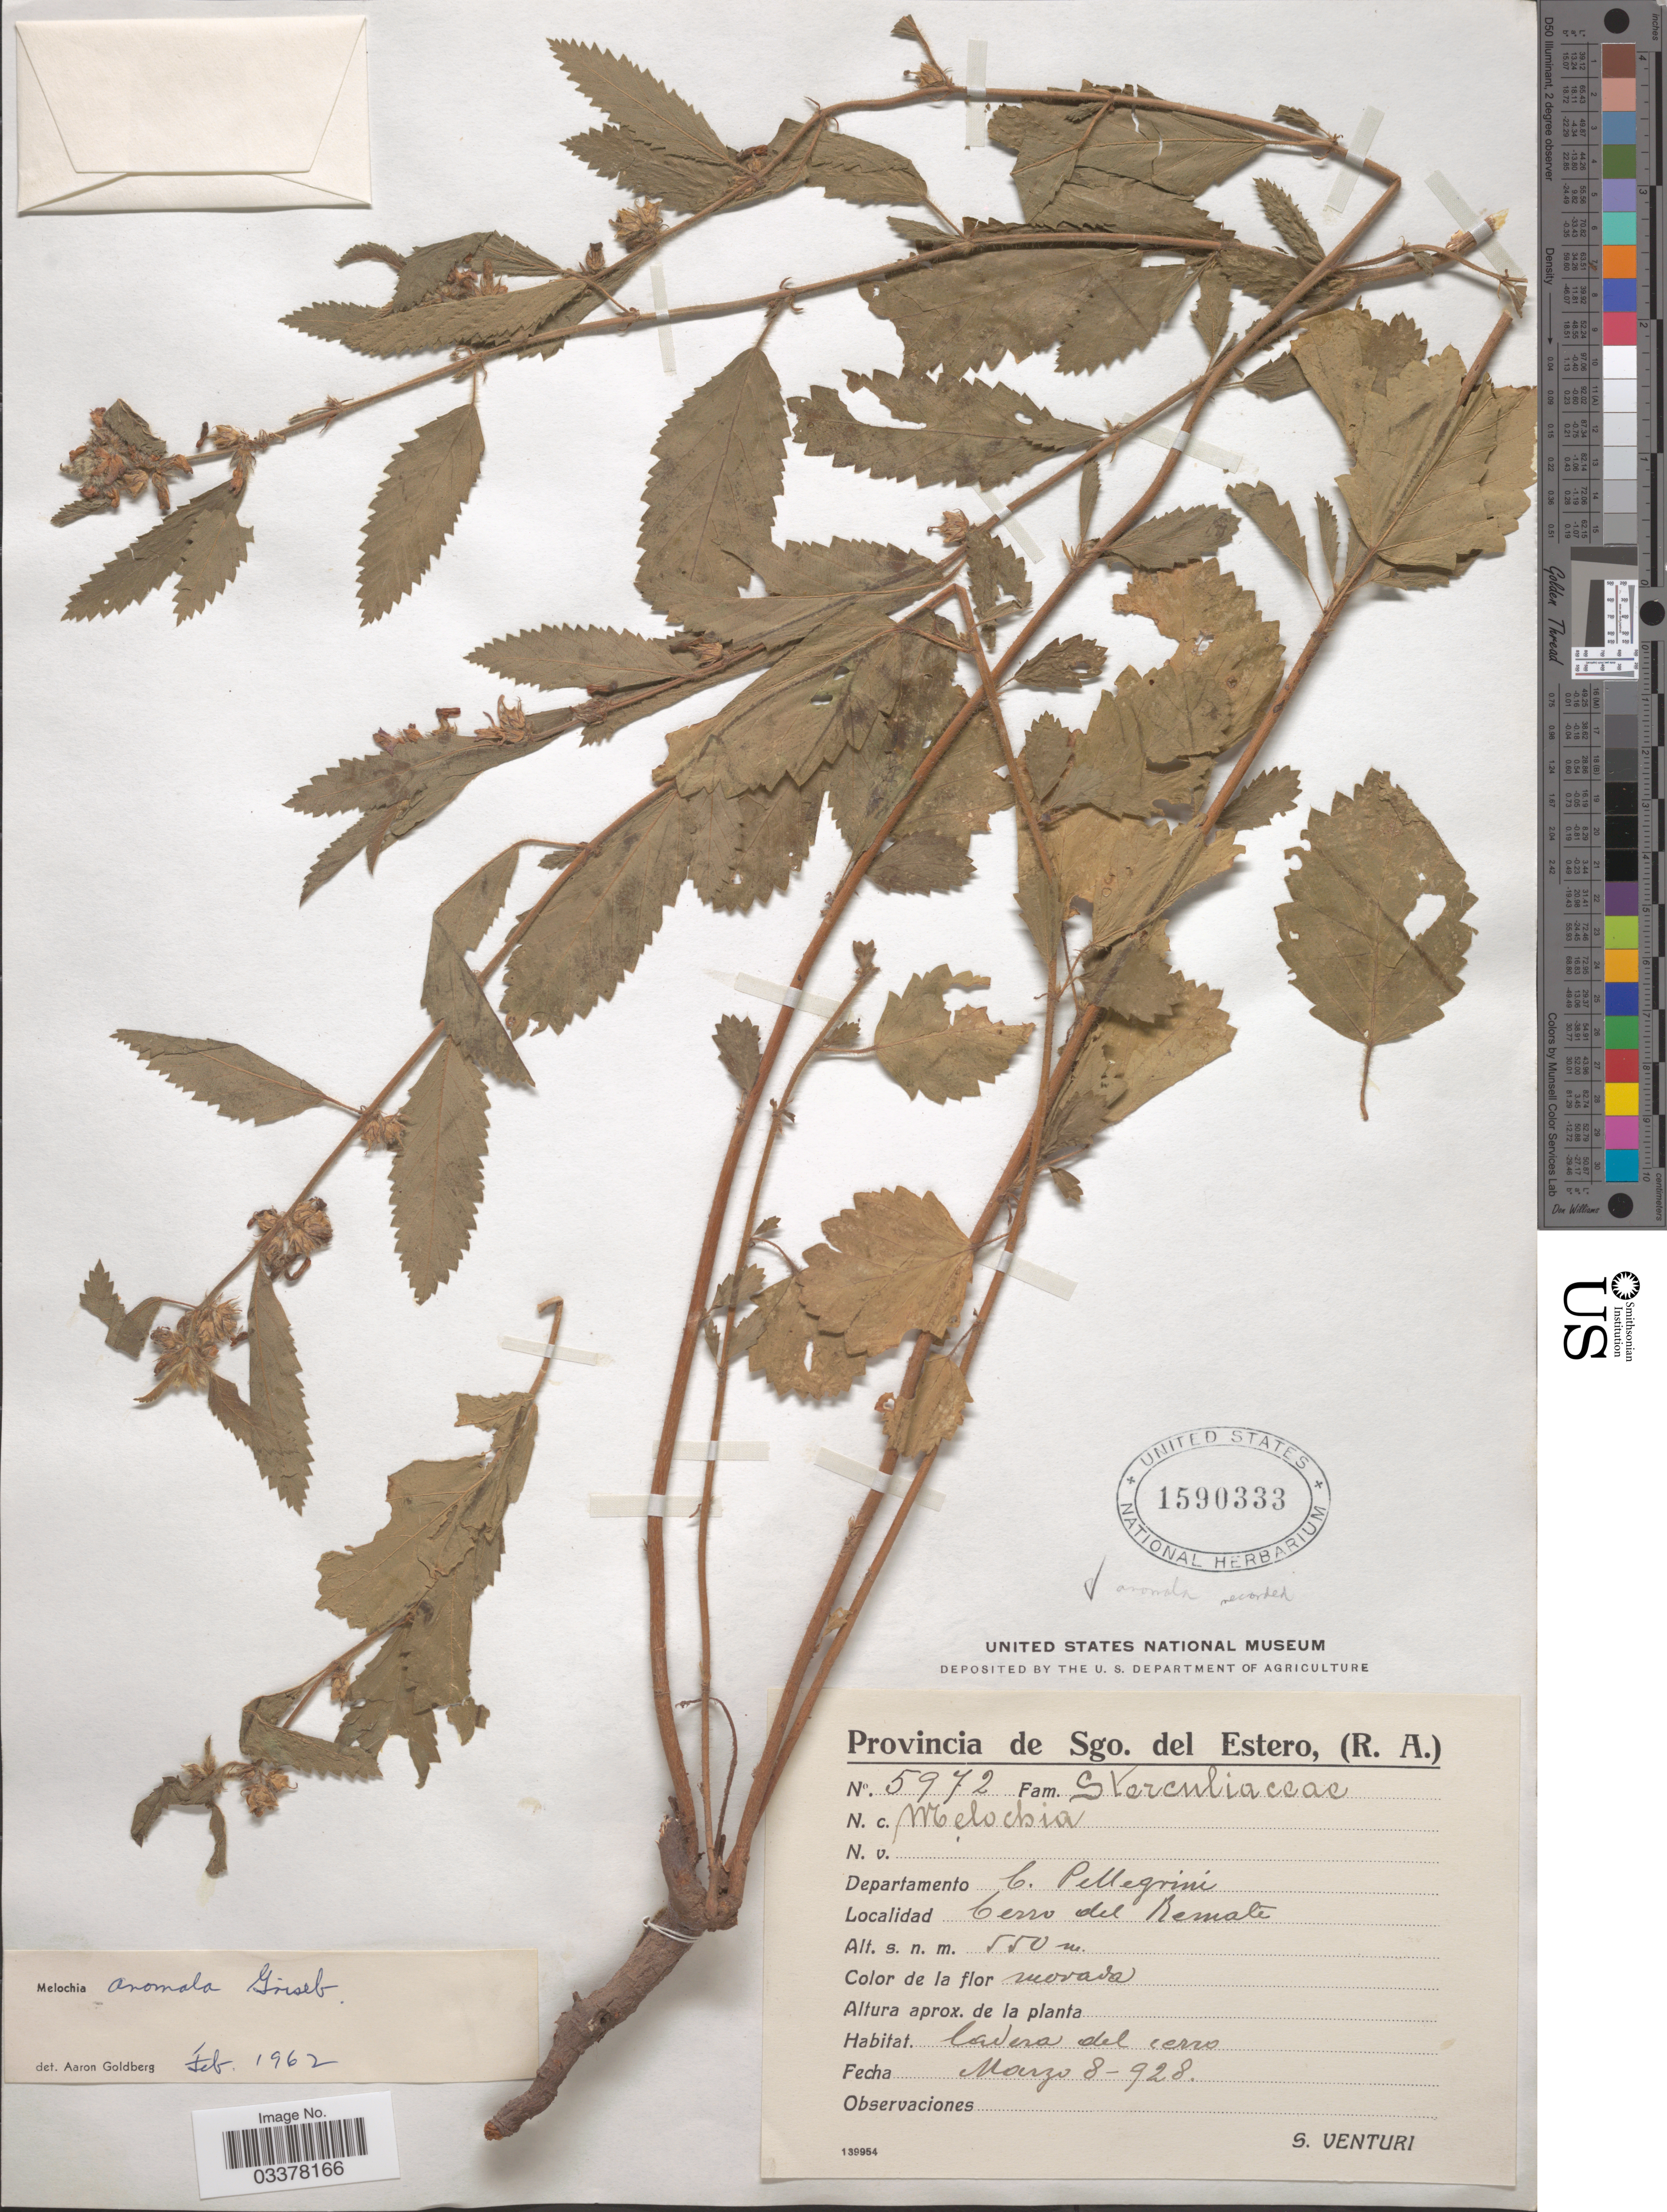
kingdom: Plantae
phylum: Tracheophyta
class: Magnoliopsida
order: Malvales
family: Malvaceae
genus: Melochia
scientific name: Melochia anomala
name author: Griseb.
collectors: S. Venturi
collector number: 5972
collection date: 1928-03-08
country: Argentina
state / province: Santiago del Estero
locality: Departamento C. Pellegrini. Cerro del Remate.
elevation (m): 550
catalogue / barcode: US 1590333